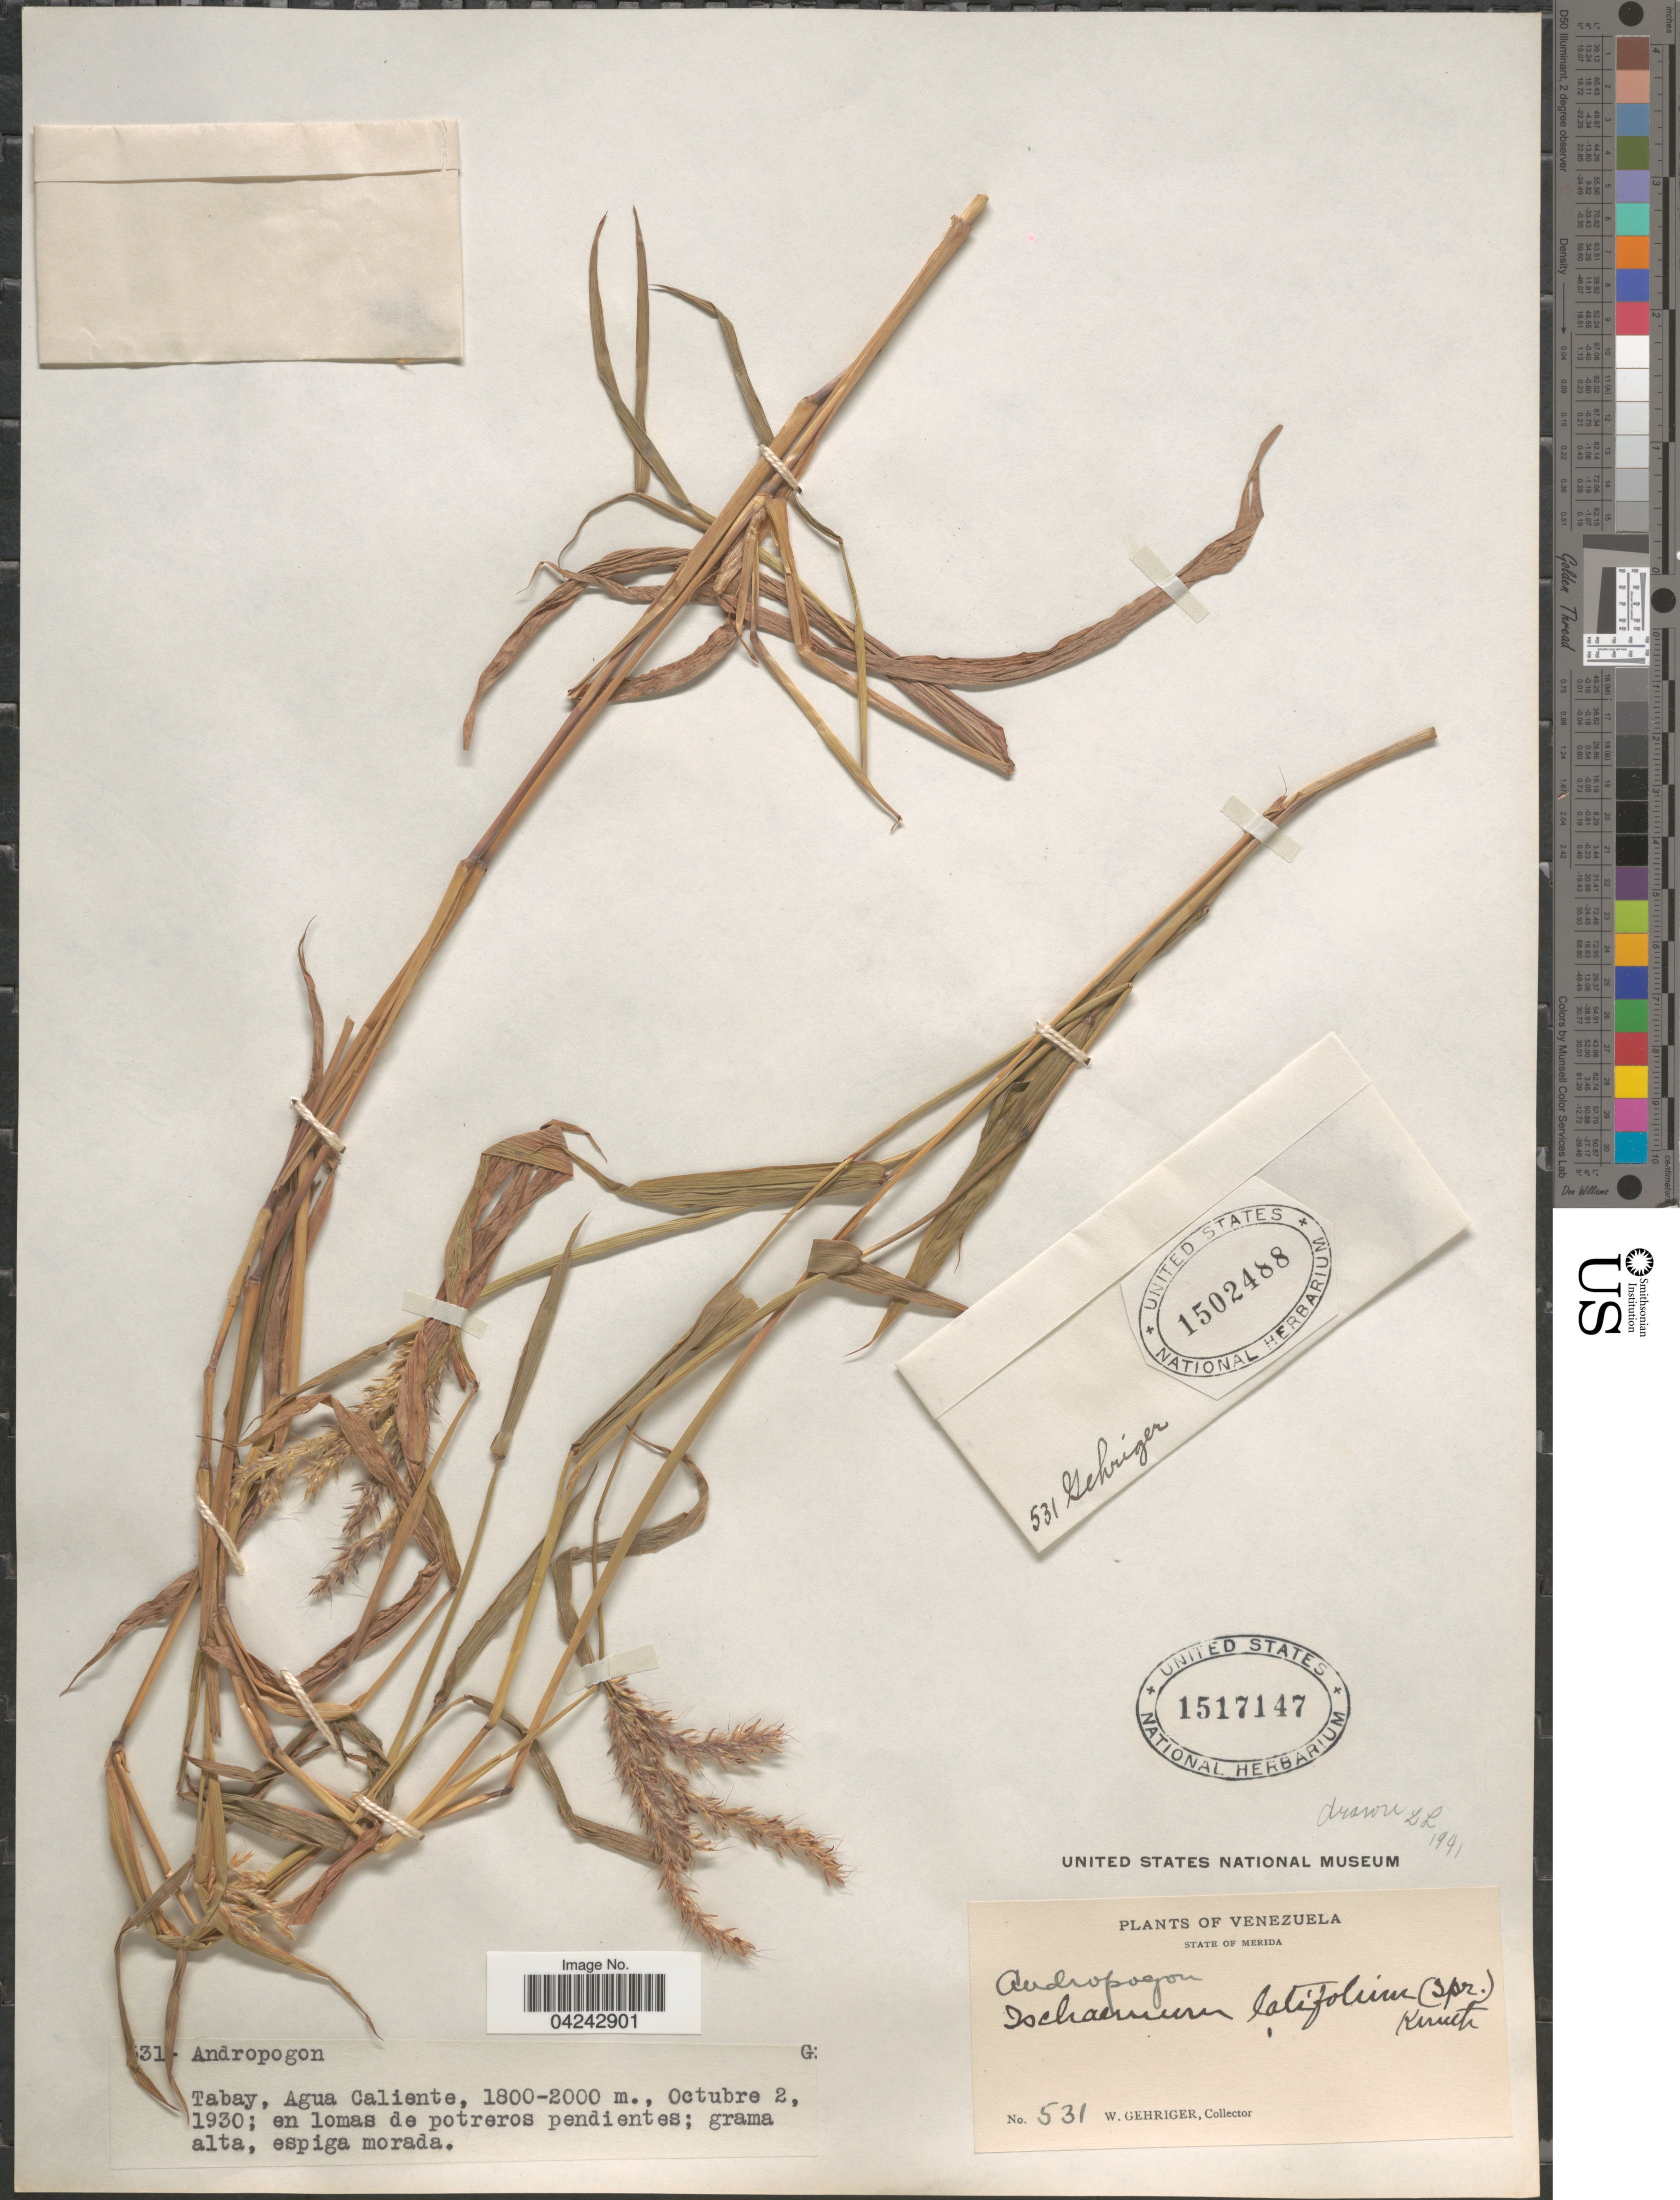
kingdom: Plantae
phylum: Tracheophyta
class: Liliopsida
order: Poales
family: Poaceae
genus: Ischaemum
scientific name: Ischaemum latifolium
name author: (Spreng.) Kunth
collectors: W. Gehriger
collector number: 531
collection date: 1930-10-02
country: Venezuela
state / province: Merida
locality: Tabay, Agua Caliente.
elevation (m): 1800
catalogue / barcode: US 1517147